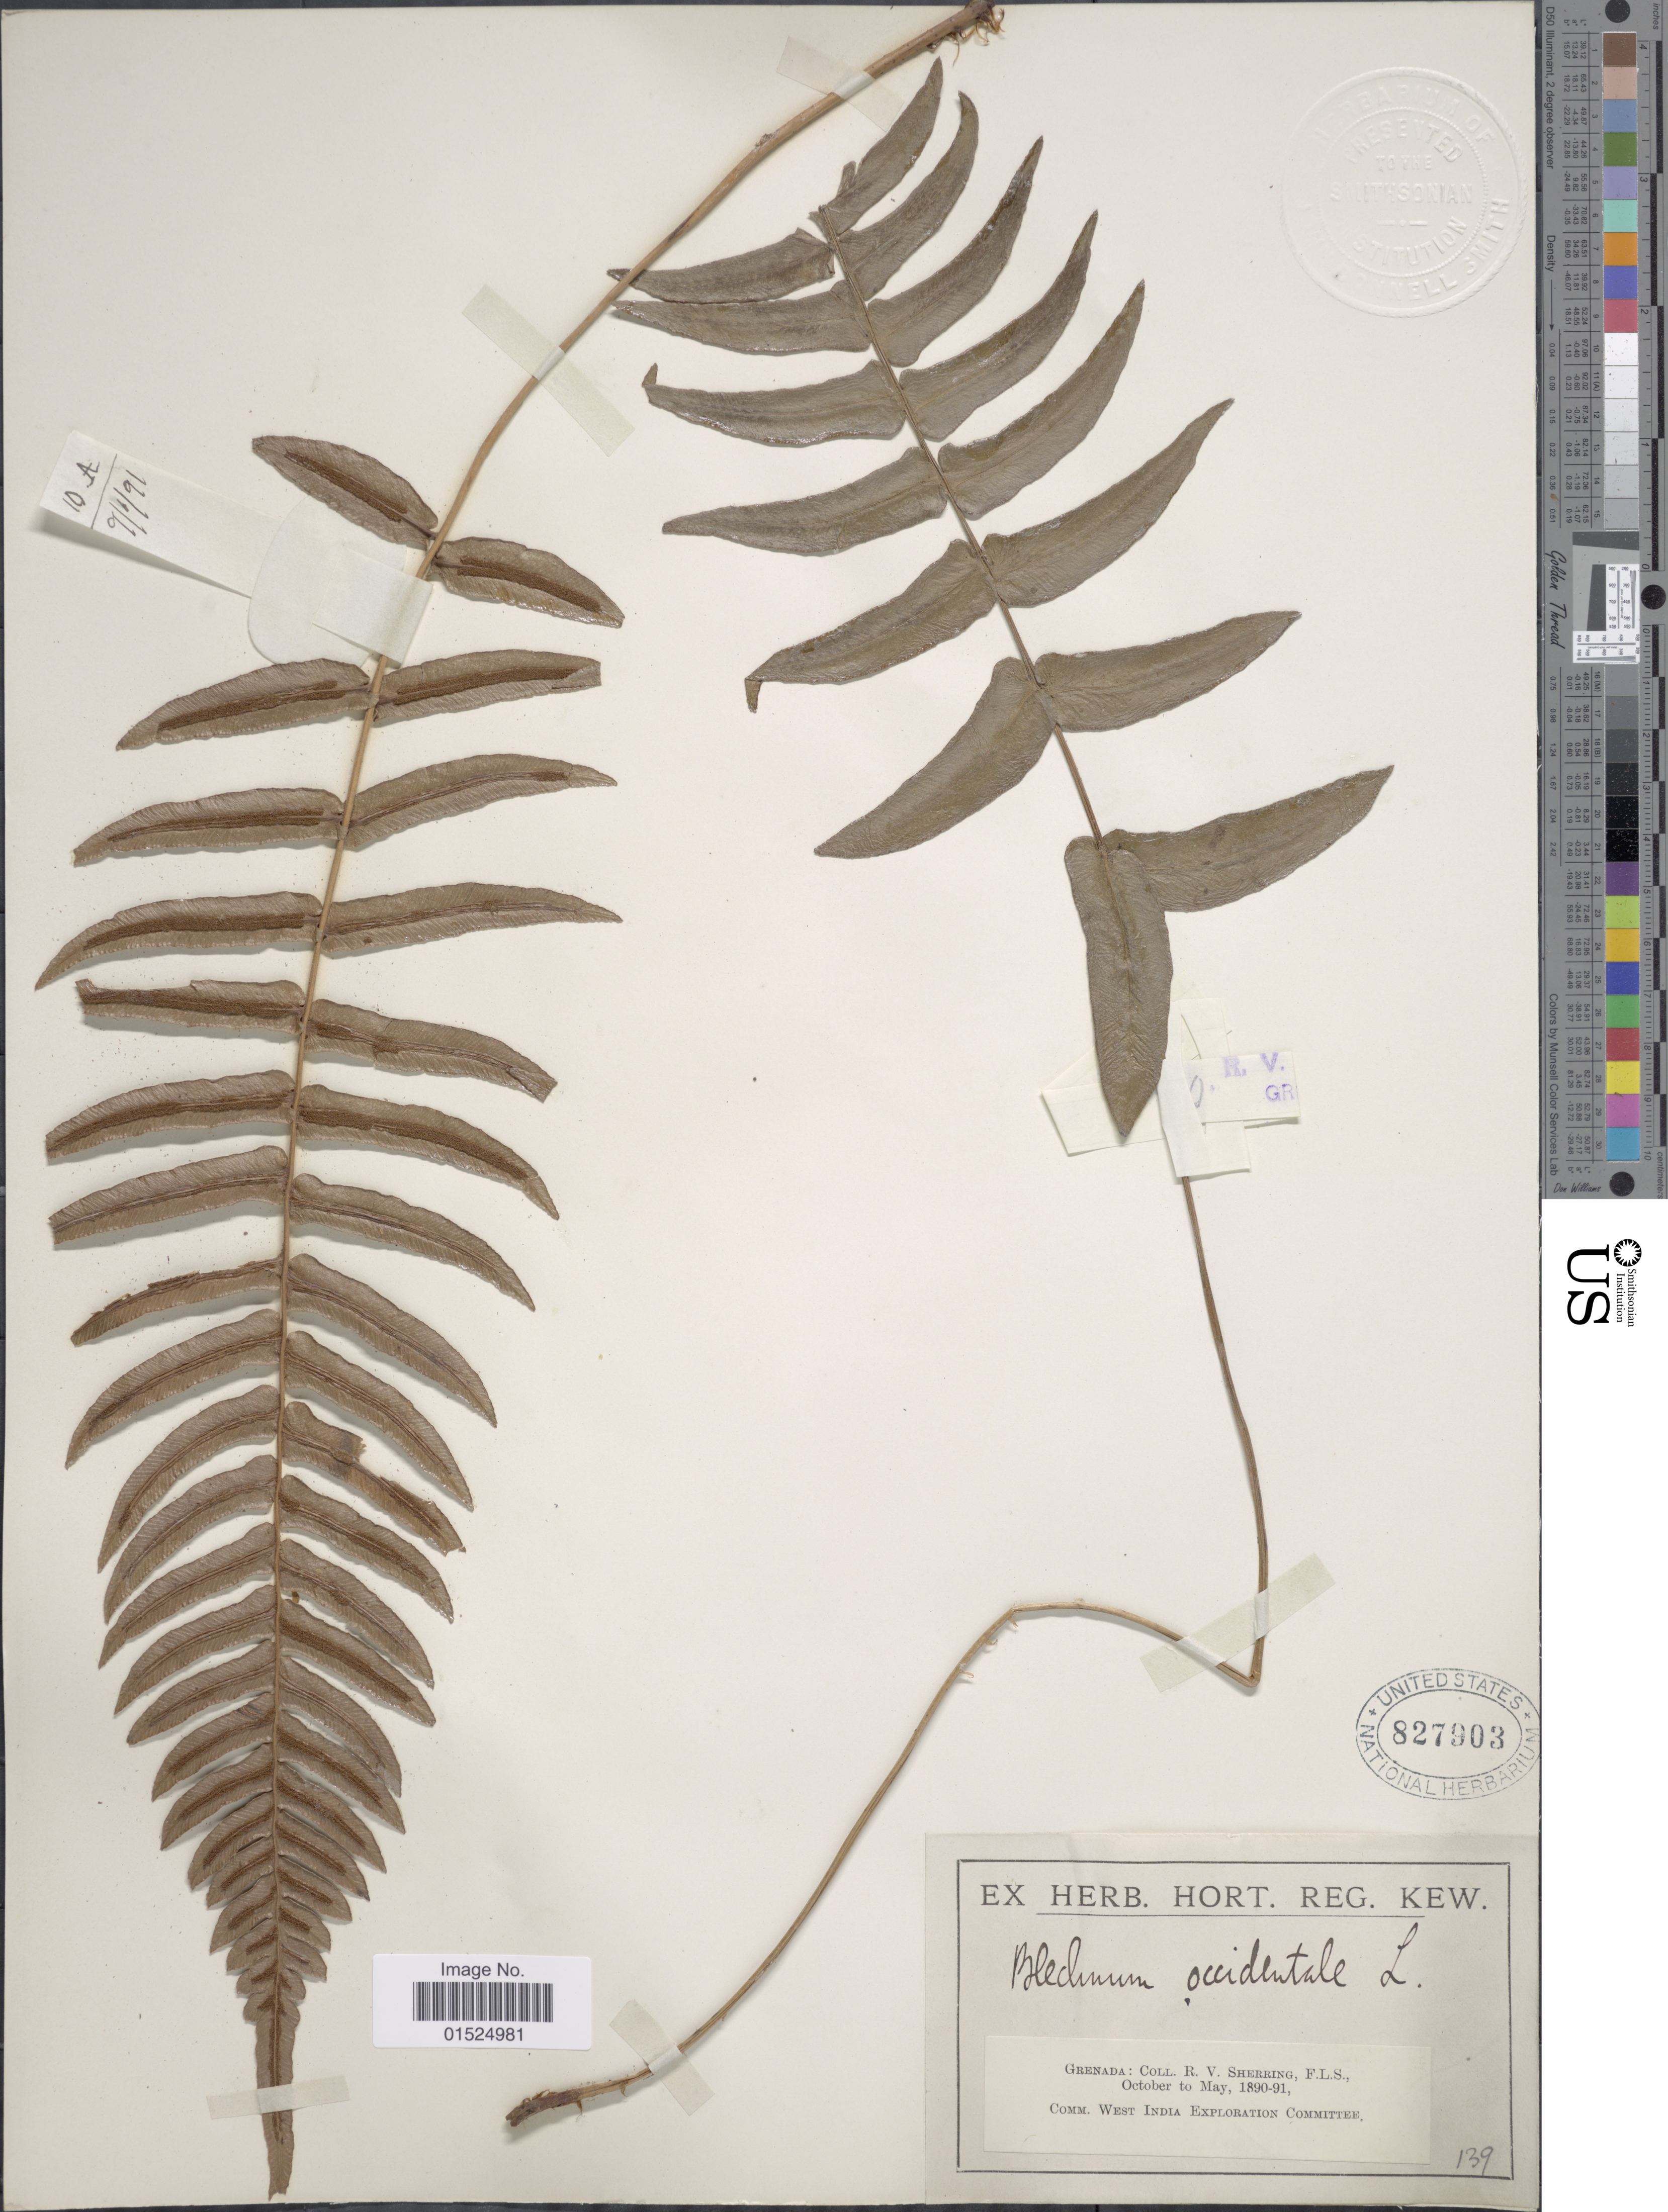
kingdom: Plantae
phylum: Tracheophyta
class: Polypodiopsida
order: Polypodiales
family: Blechnaceae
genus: Blechnum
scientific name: Blechnum occidentale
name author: L.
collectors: R. Sherring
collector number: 139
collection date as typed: Oktober to May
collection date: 1890-05/1891-05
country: Grenada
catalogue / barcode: US 827903